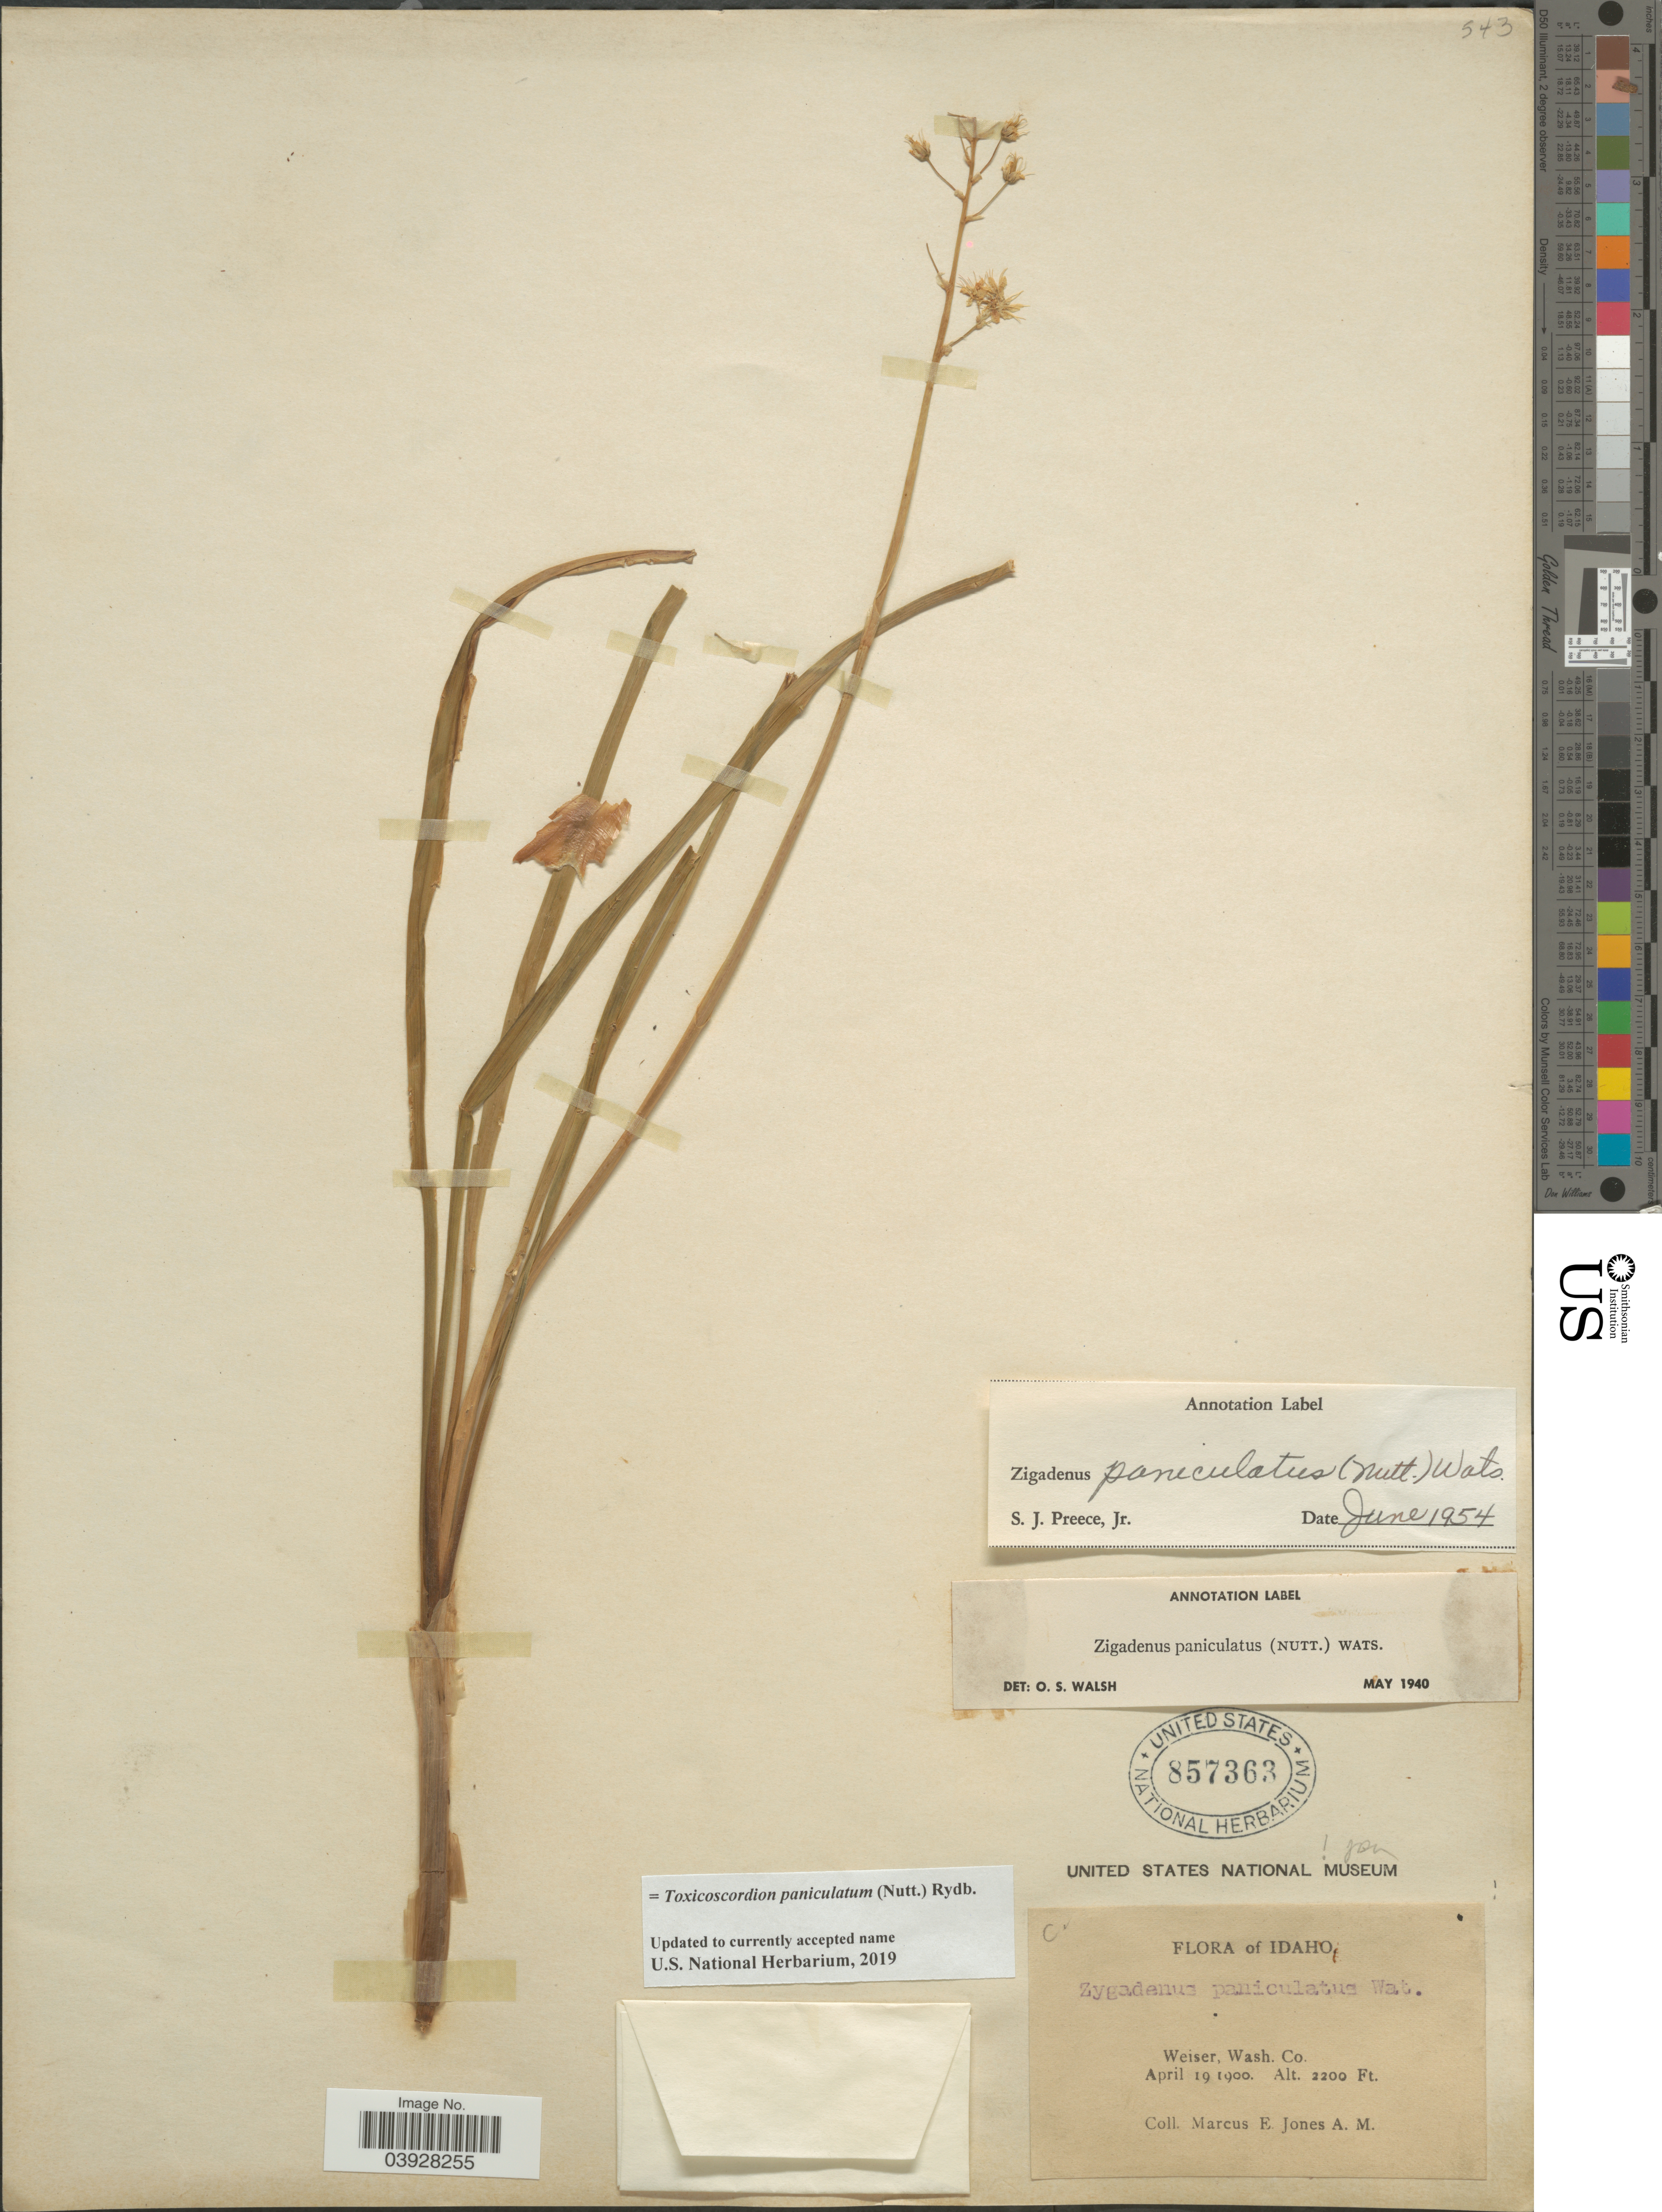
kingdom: Plantae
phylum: Tracheophyta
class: Liliopsida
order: Liliales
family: Melanthiaceae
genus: Toxicoscordion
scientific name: Toxicoscordion paniculatum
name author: (Nutt.) Rydb.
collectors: M. E. Jones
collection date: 1900-04-19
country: United States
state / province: Idaho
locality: Weiser, Wash. Co.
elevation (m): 671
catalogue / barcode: US 857363